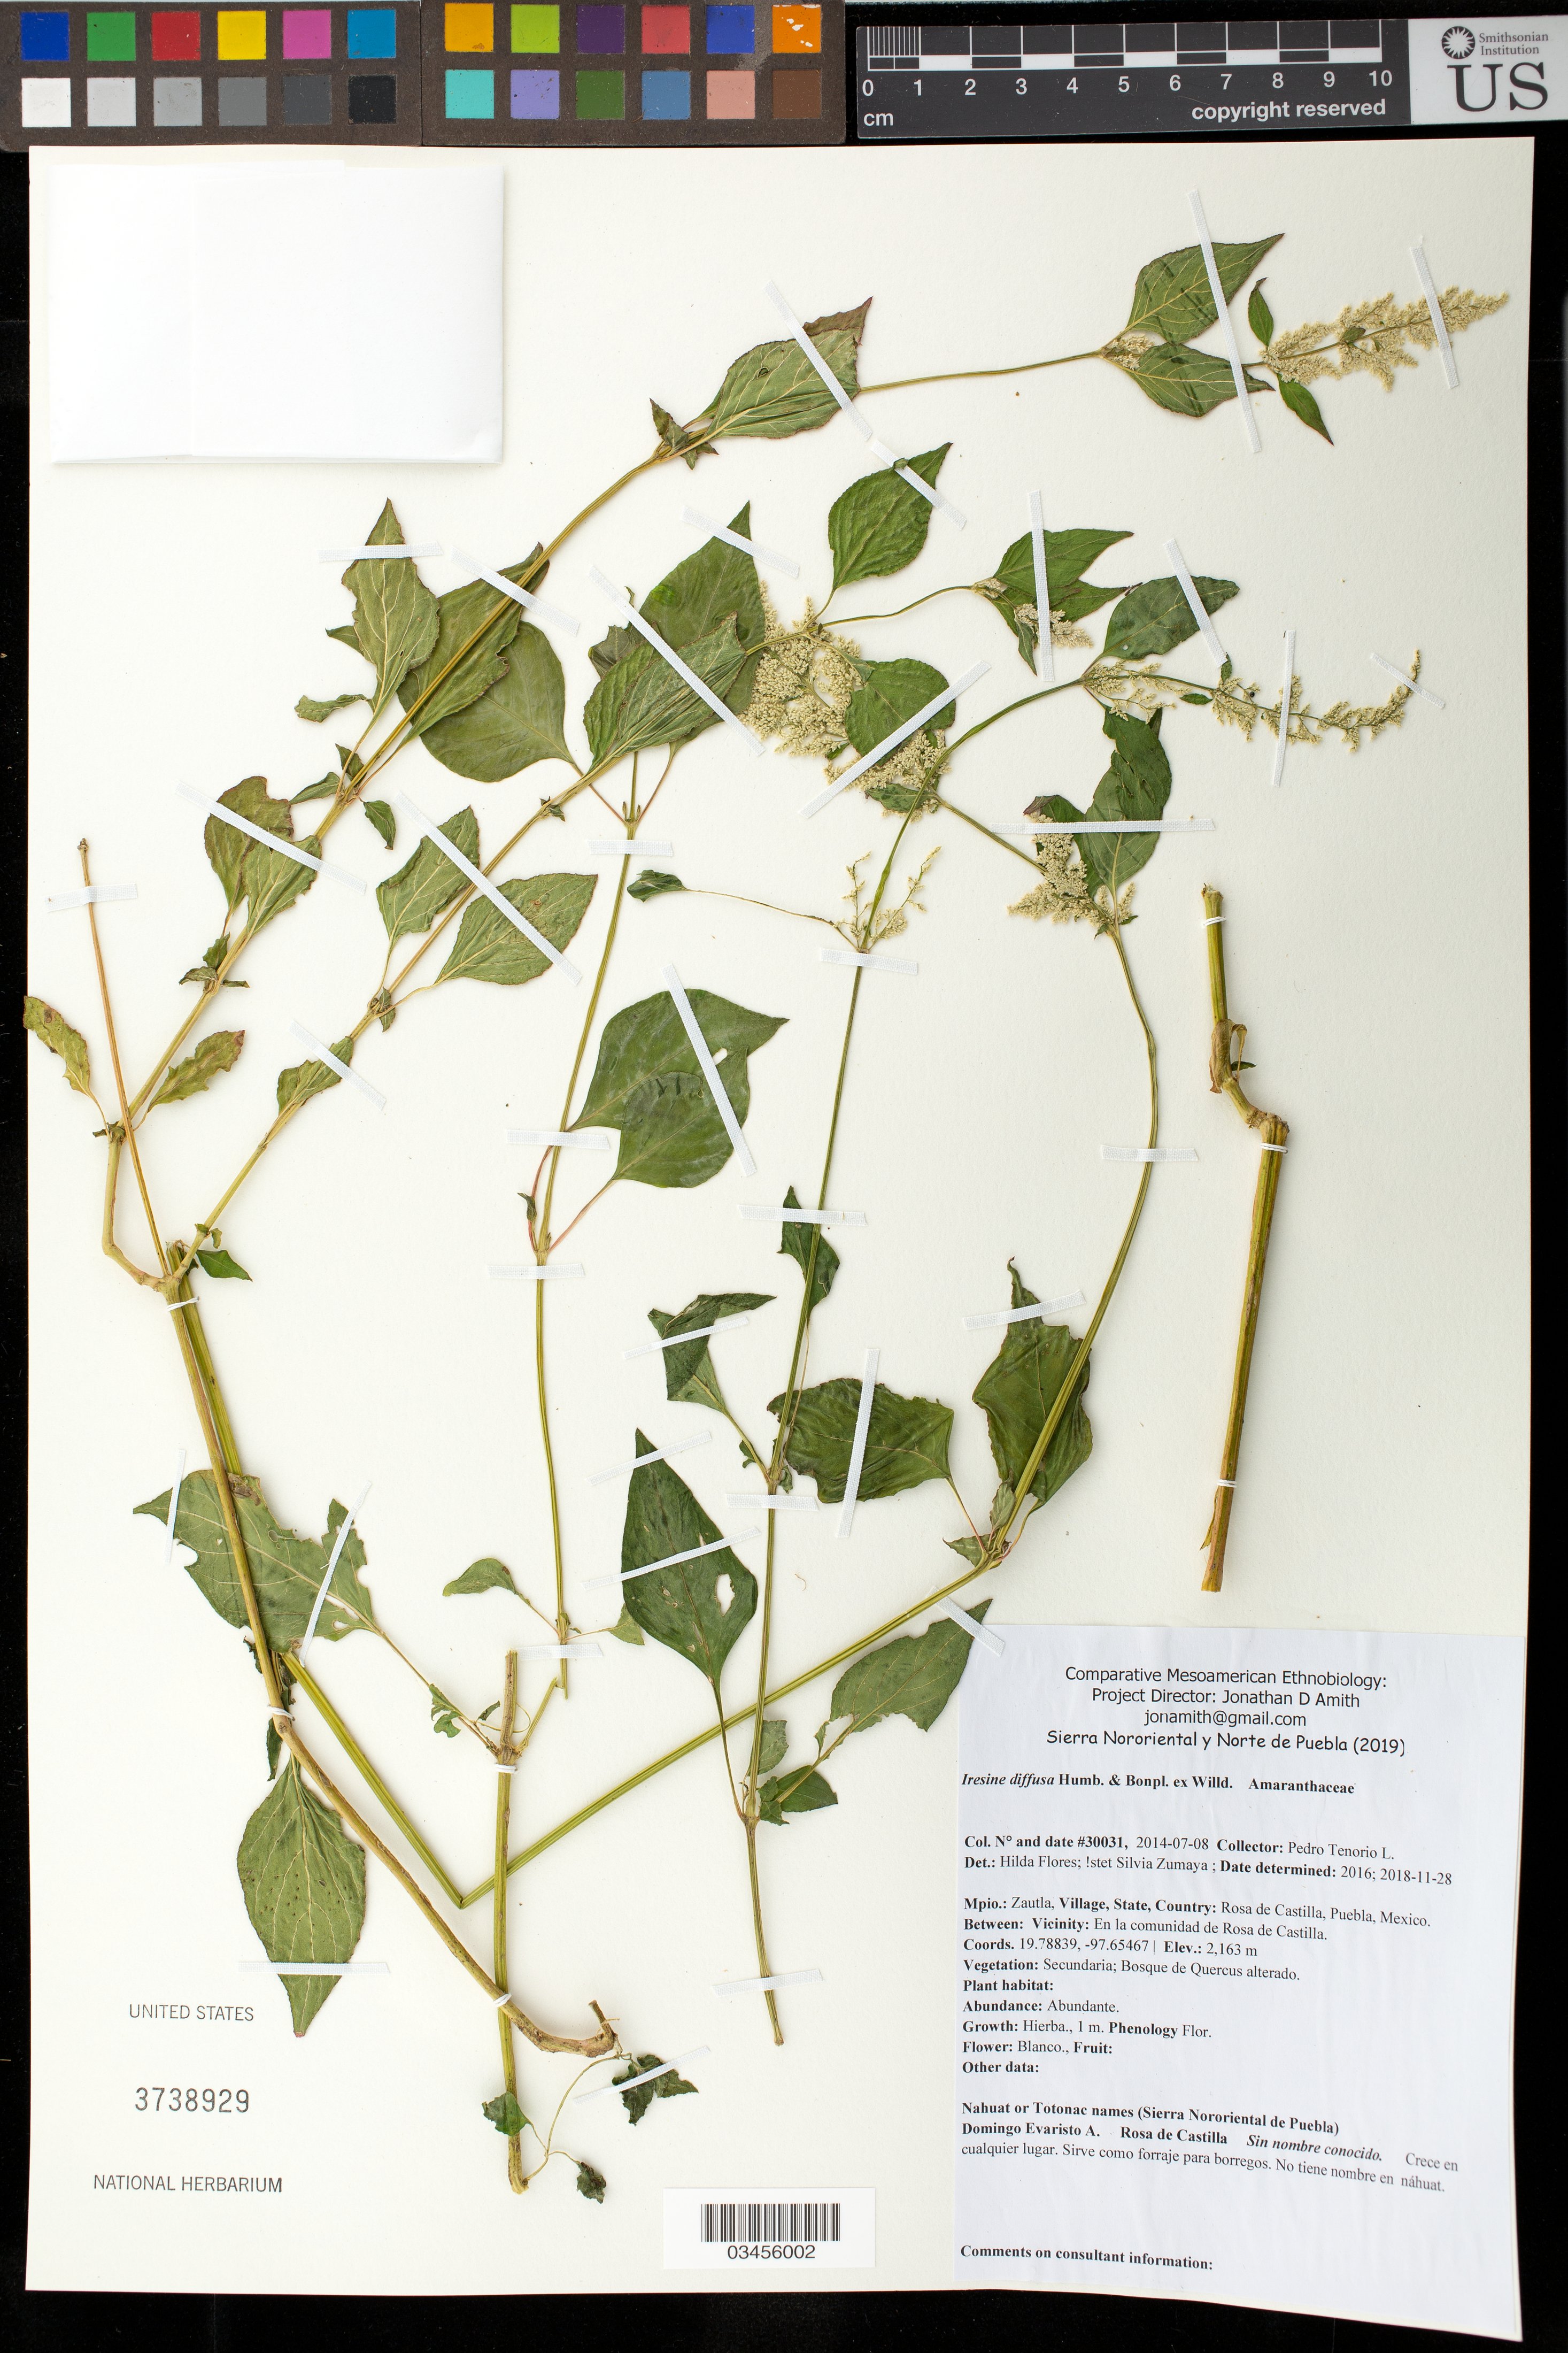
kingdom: Plantae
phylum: Tracheophyta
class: Magnoliopsida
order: Caryophyllales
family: Amaranthaceae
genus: Iresine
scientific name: Iresine diffusa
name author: Humb. & Bonpl. ex Willd.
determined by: Flores, H.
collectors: P. Tenorio L.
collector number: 30031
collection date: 2014-07-08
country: México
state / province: Puebla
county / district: Zautla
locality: PUEBLO: Rosa de Castilla, zona urbana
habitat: Bosque de Quercus alterado.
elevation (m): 2163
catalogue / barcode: US 3738929